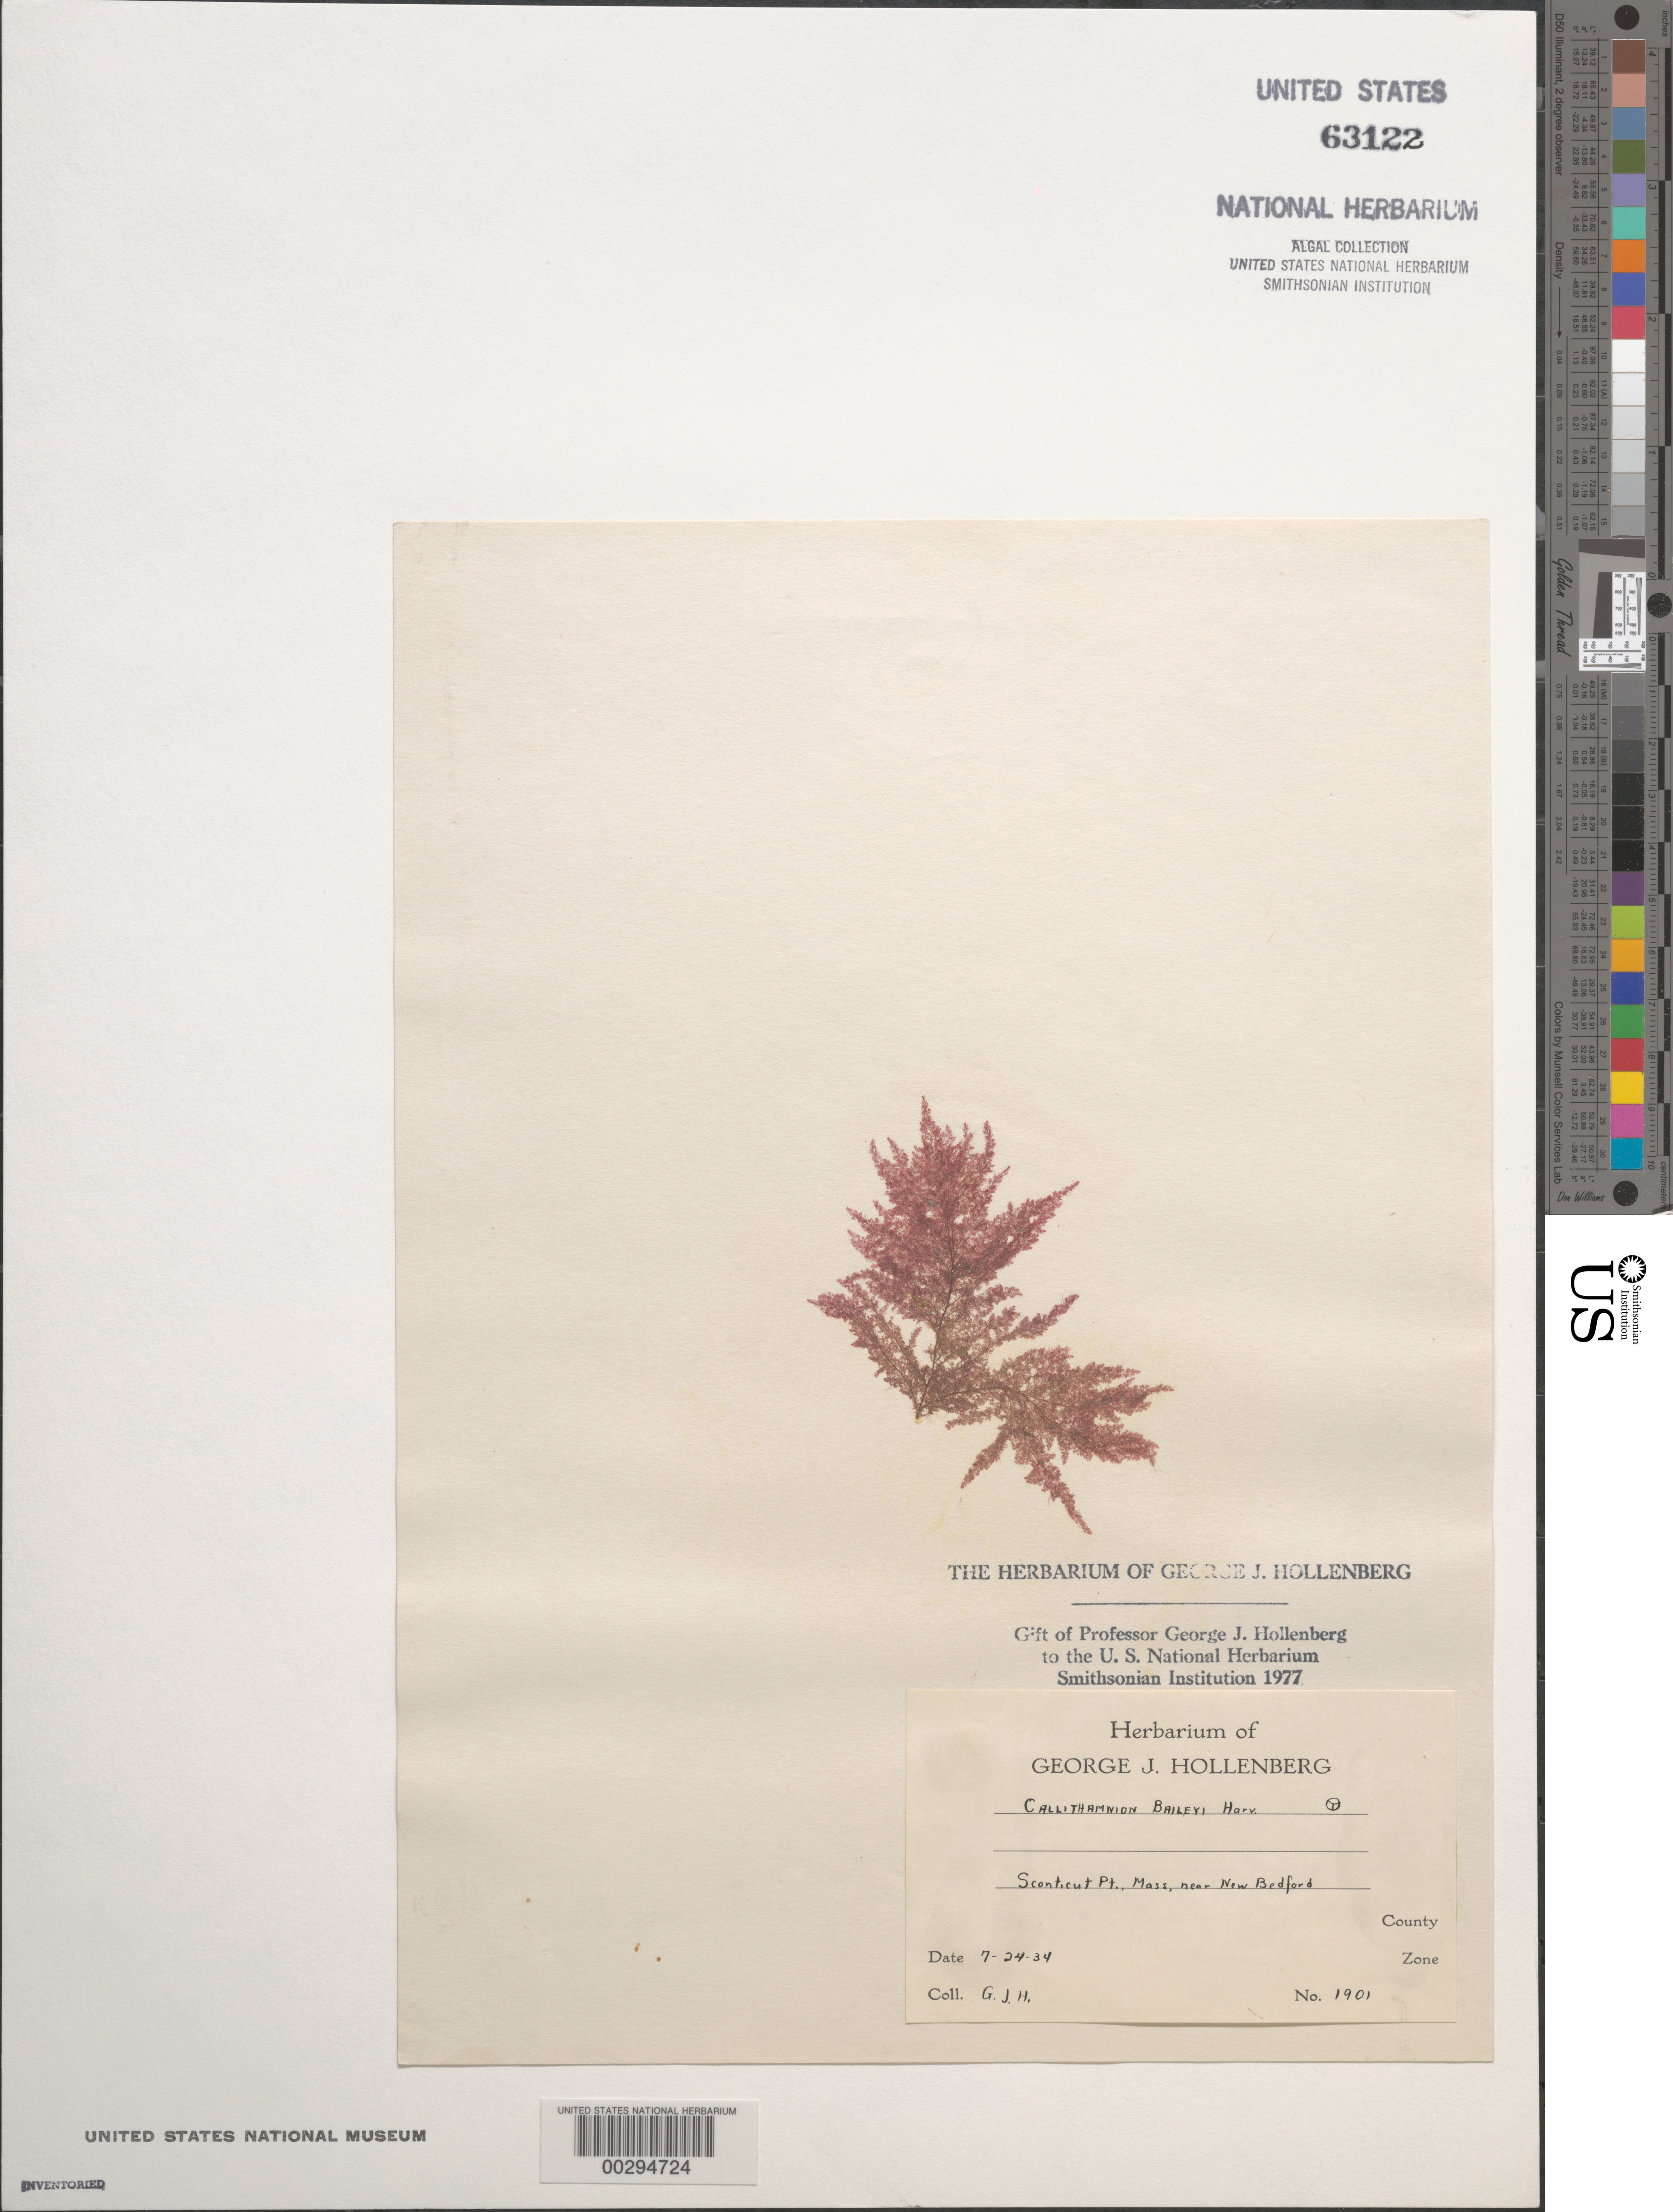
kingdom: Plantae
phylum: Rhodophyta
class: Florideophyceae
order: Ceramiales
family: Callithamniaceae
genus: Callithamnion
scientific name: Callithamnion tetragonum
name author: (With.) S.F. Gray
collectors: G. Hollenberg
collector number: GJH 1901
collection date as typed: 24 Jul 1934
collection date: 1934-07-24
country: United States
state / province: Massachusetts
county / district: Bristol County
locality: Sconticut Point, near New Bedford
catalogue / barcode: US 63122